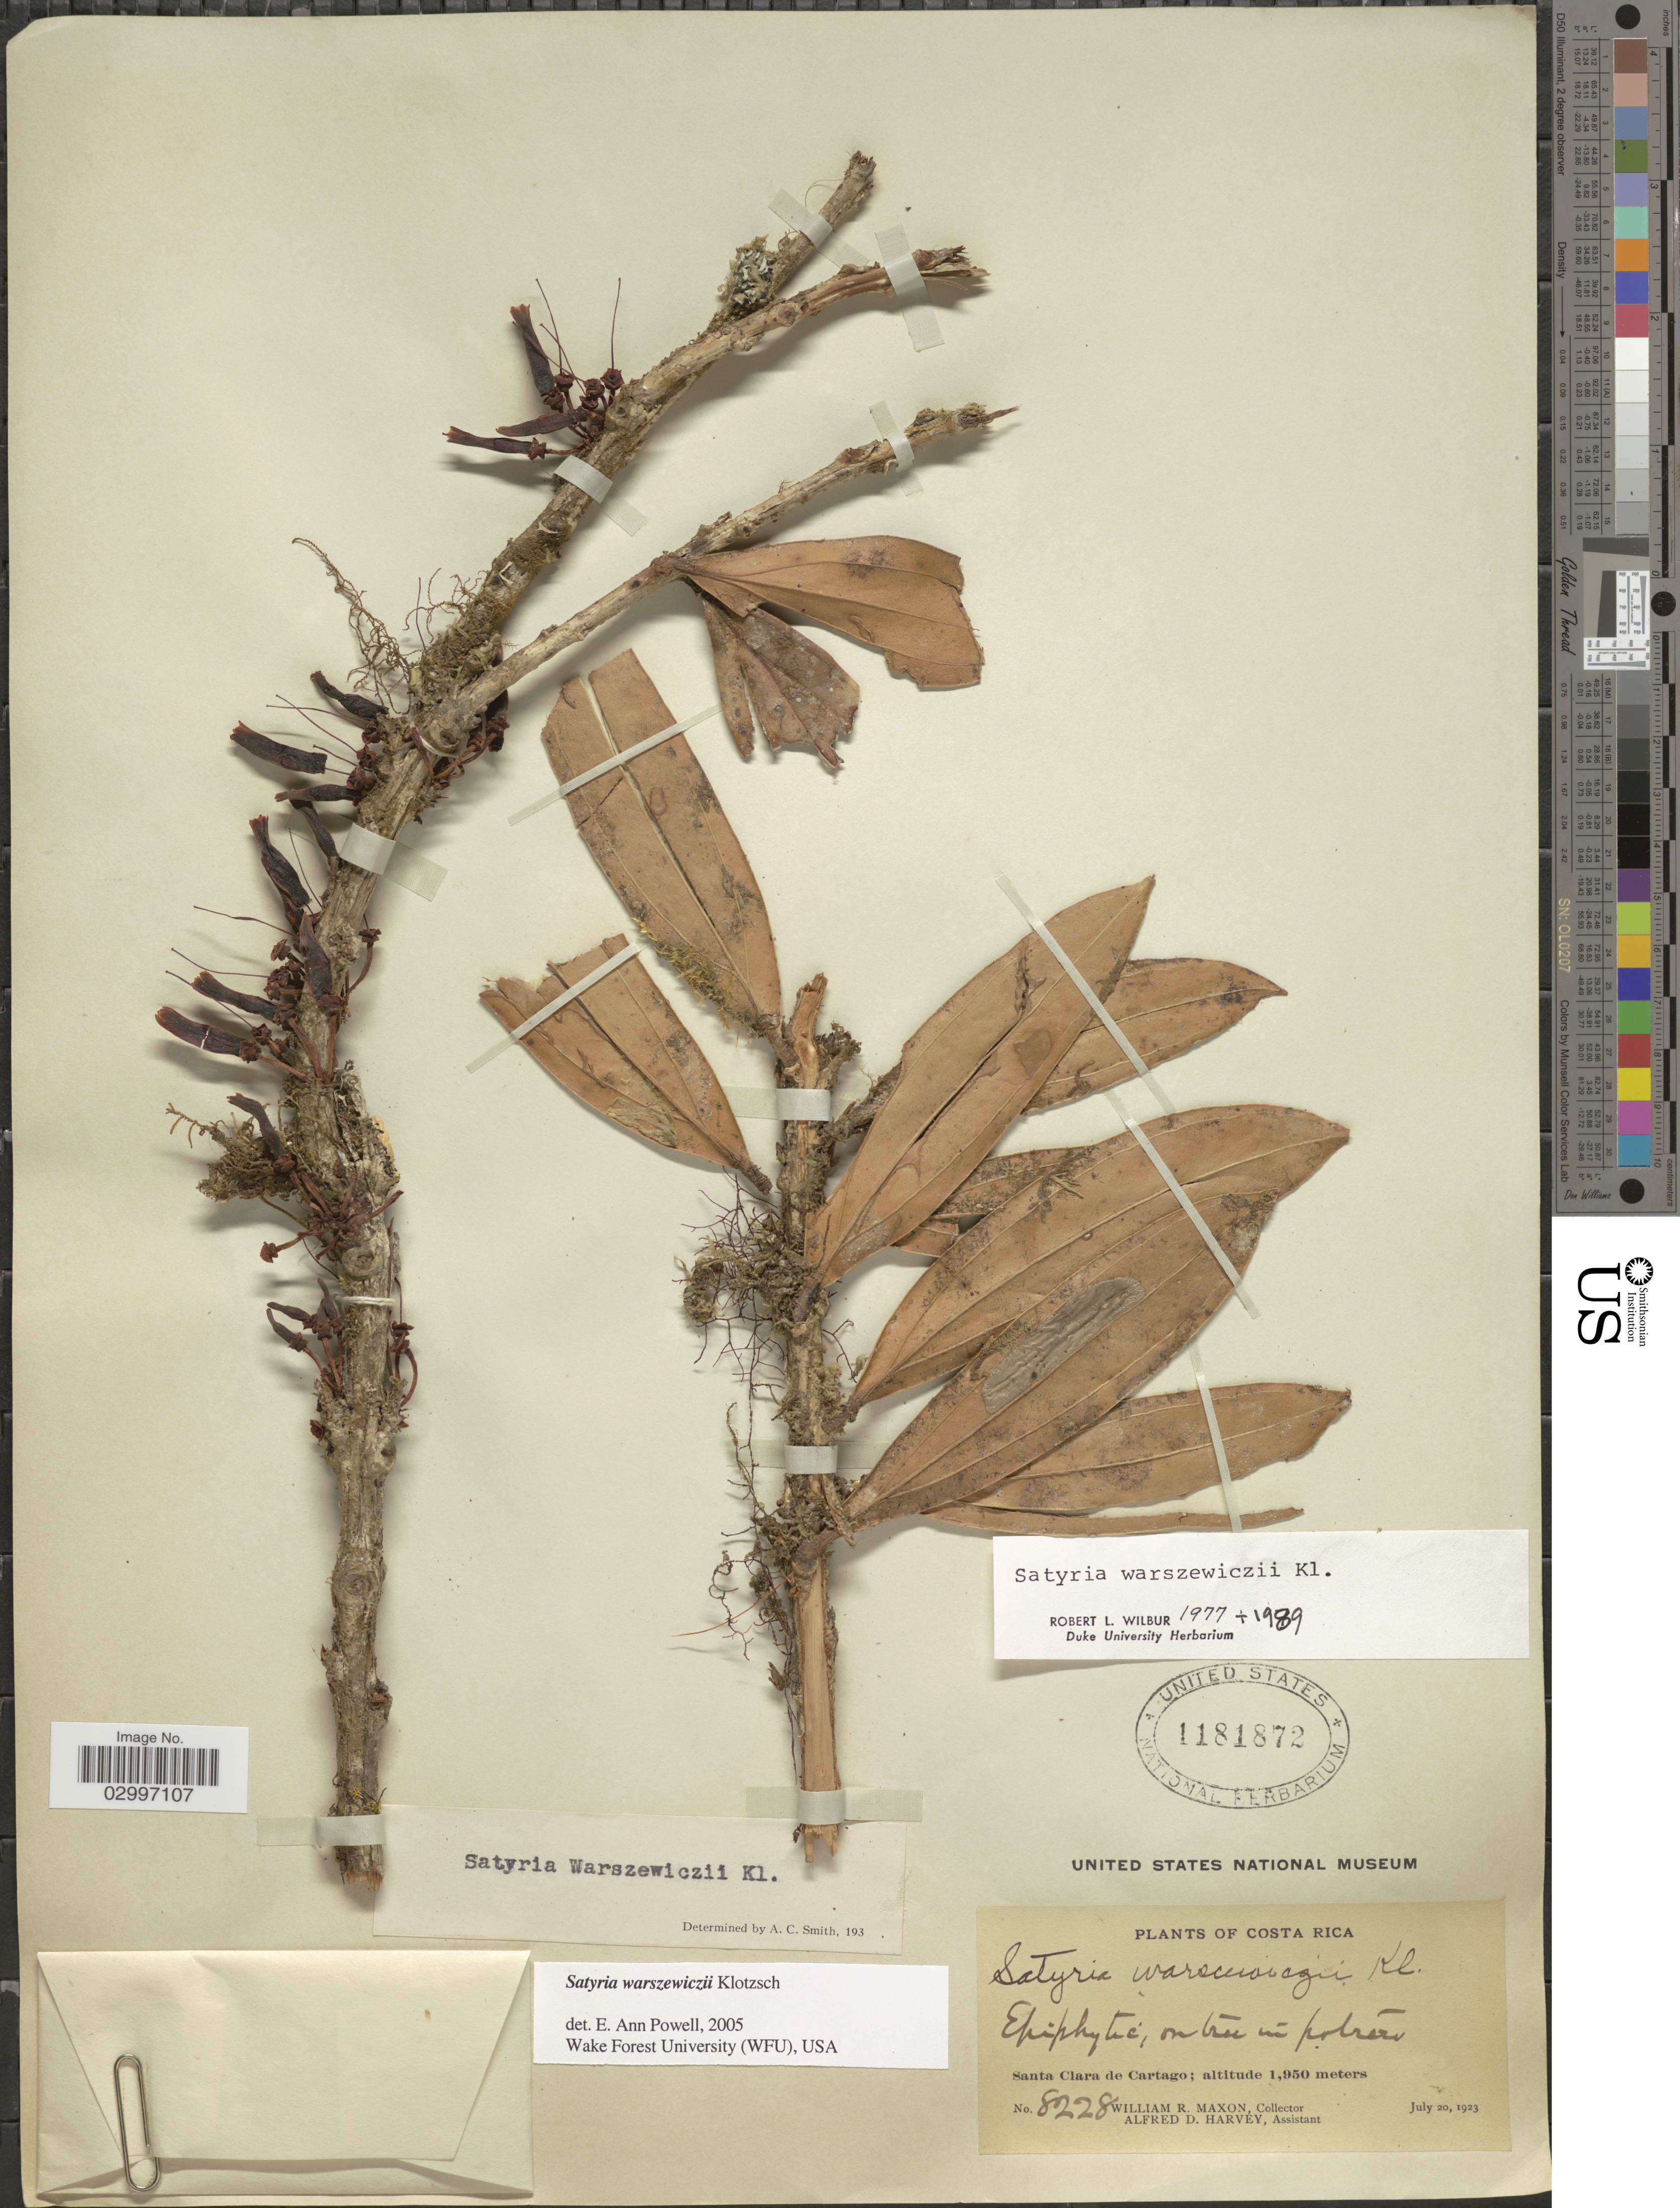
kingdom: Plantae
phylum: Tracheophyta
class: Magnoliopsida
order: Ericales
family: Ericaceae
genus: Satyria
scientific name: Satyria warszewiczii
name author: Klotzsch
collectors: W. R. Maxon & A. D. Harvey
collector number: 8228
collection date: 1923-07-20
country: Costa Rica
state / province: Cartago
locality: Santa Clara de Cartago.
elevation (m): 1950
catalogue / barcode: US 1181872